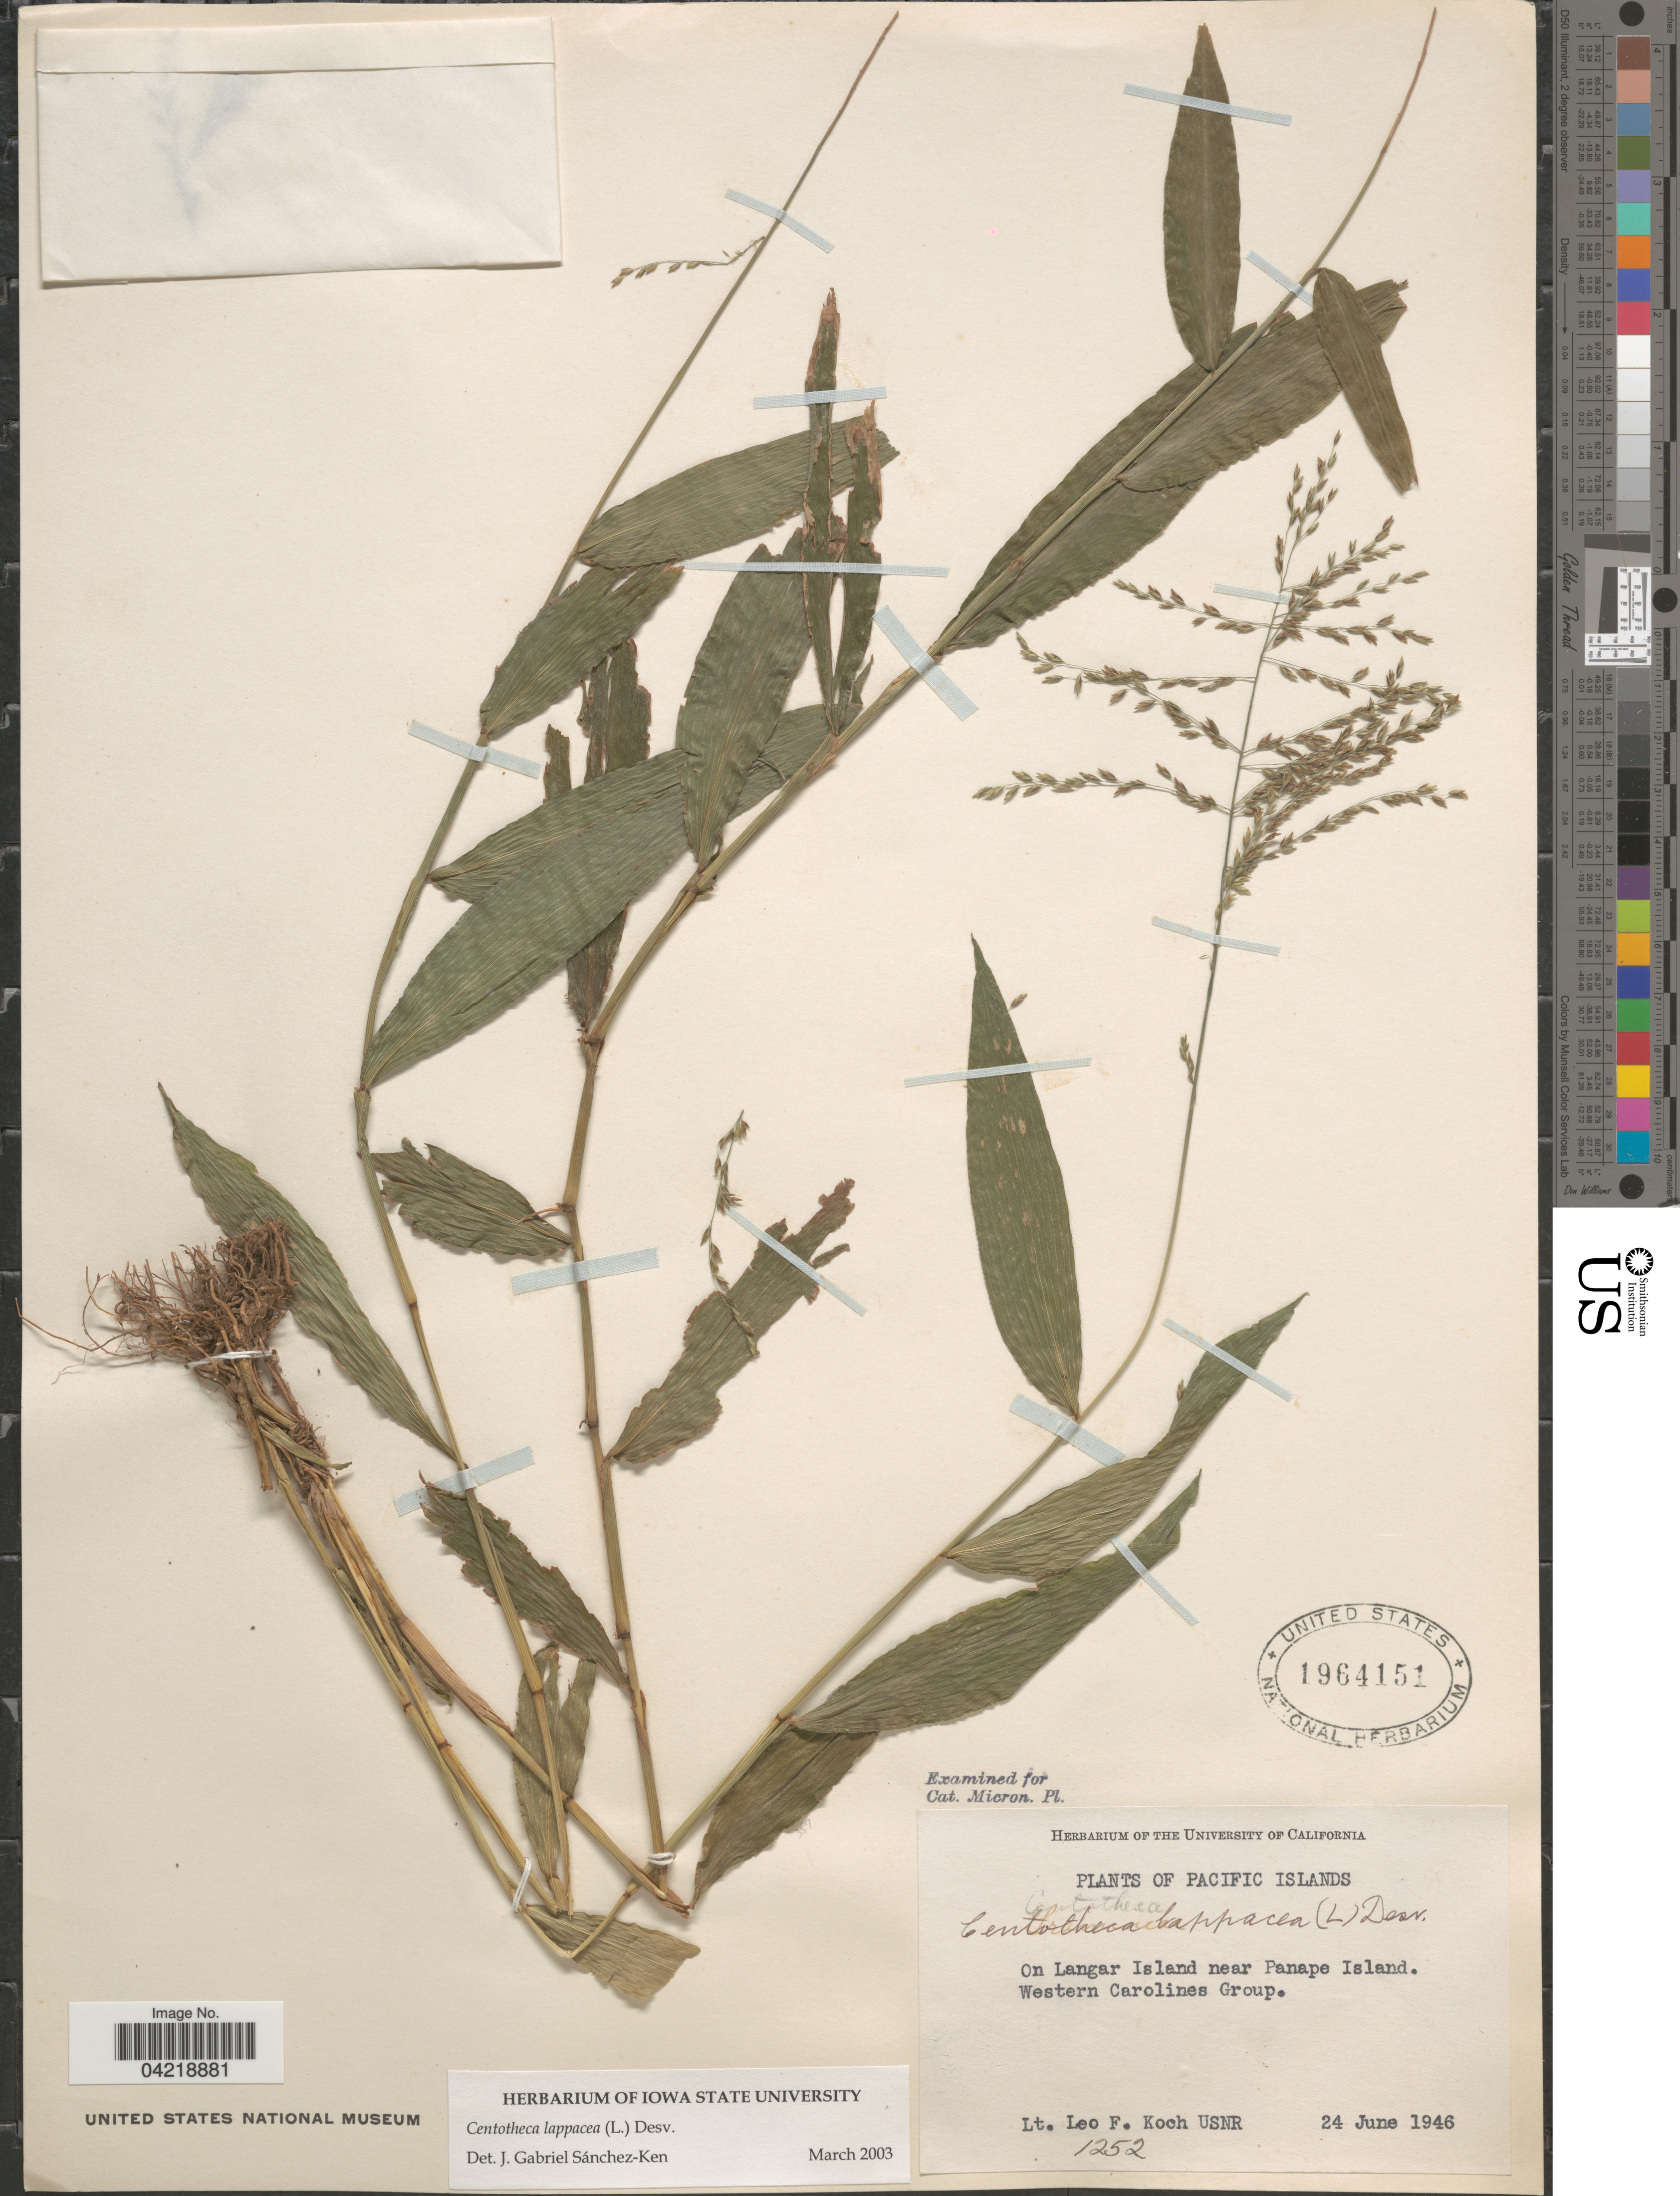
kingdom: Plantae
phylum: Tracheophyta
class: Liliopsida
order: Poales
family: Poaceae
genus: Centotheca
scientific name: Centotheca lappacea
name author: (L.) Desv.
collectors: L. F. Koch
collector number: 1252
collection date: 1946-06-24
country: Micronesia, Federated States of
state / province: Pohnpei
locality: Pacific Islands. On Langar Island near Panape Island. Western Carolines Group.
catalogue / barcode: US 1964151